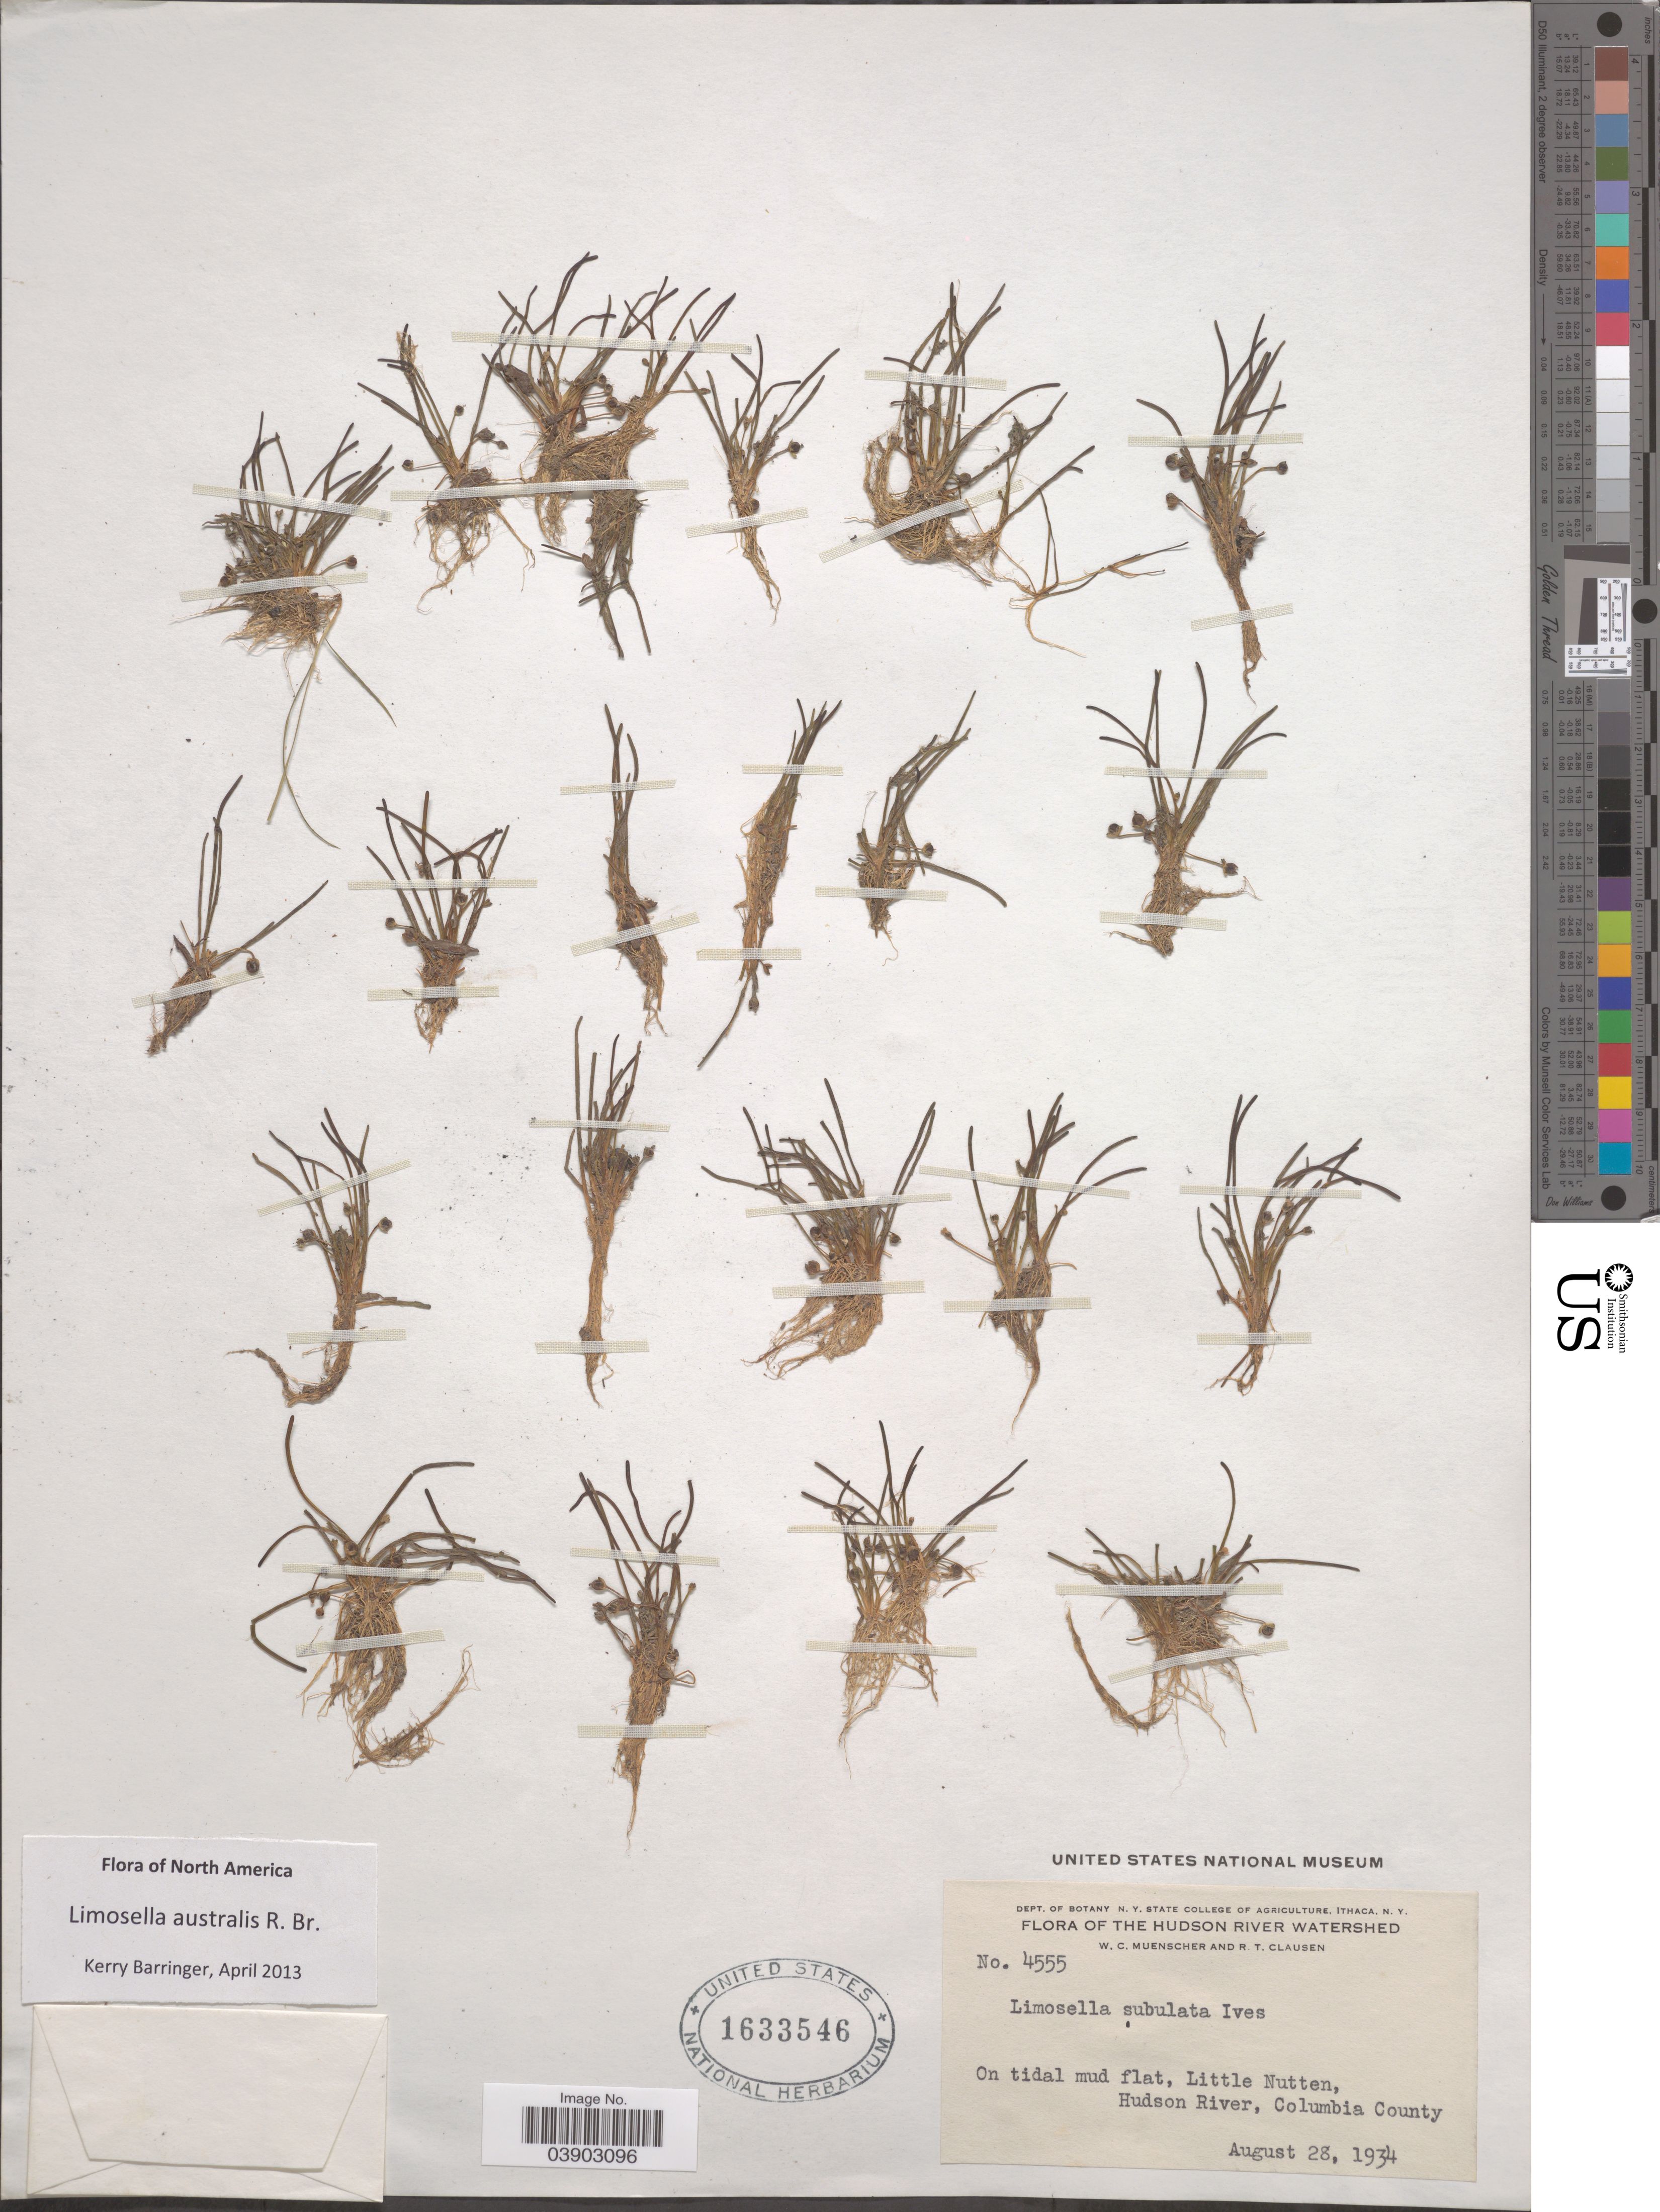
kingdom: Plantae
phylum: Tracheophyta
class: Magnoliopsida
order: Lamiales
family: Scrophulariaceae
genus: Limosella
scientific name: Limosella australis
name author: R. Br.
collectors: W. Muenscher & R. T. Clausen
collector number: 4555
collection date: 1934-08-28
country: United States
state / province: New York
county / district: Columbia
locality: The Hudson River Watershed. On tidal mud flat, Little Nutten, Hudson River, Columbia County.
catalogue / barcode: US 1633546